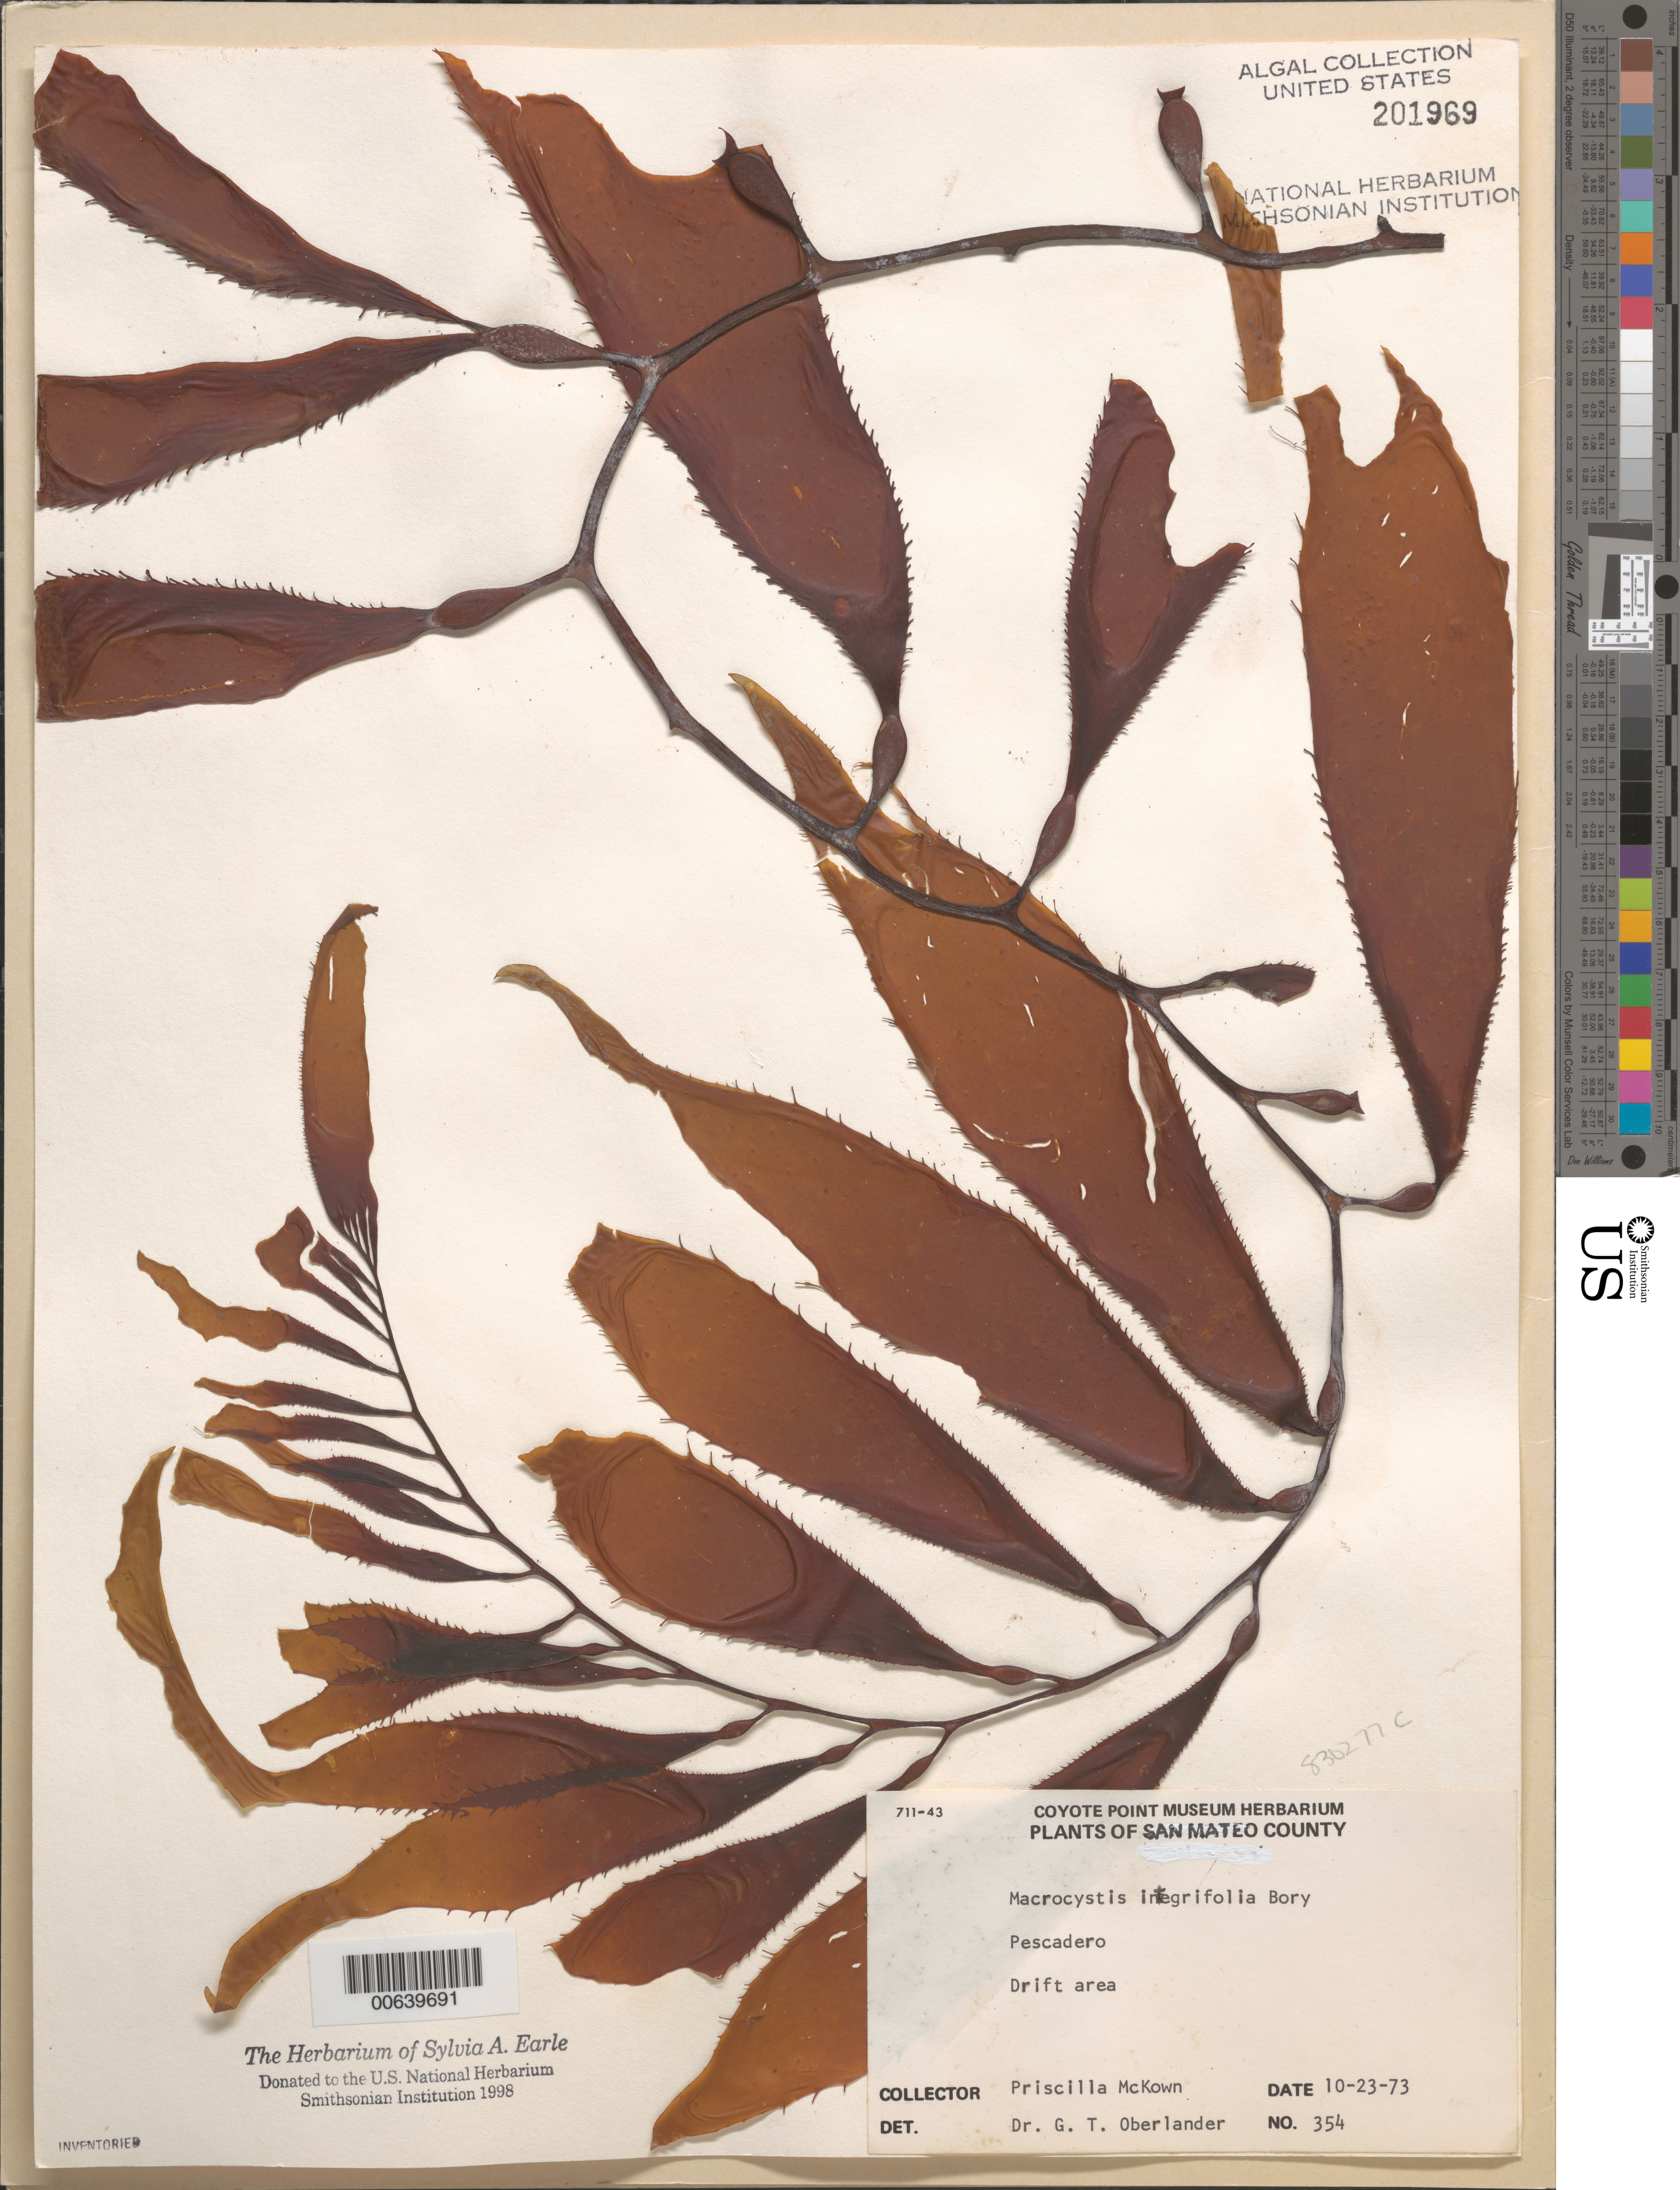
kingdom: Chromista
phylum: Ochrophyta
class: Phaeophyceae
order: Laminariales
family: Laminariaceae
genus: Macrocystis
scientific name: Macrocystis pyrifera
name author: (L.) C. Agardh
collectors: P. McKown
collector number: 354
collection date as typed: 23 Oct 1973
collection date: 1973-10-23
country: United States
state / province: California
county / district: San Mateo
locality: Pescadero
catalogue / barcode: US 201969